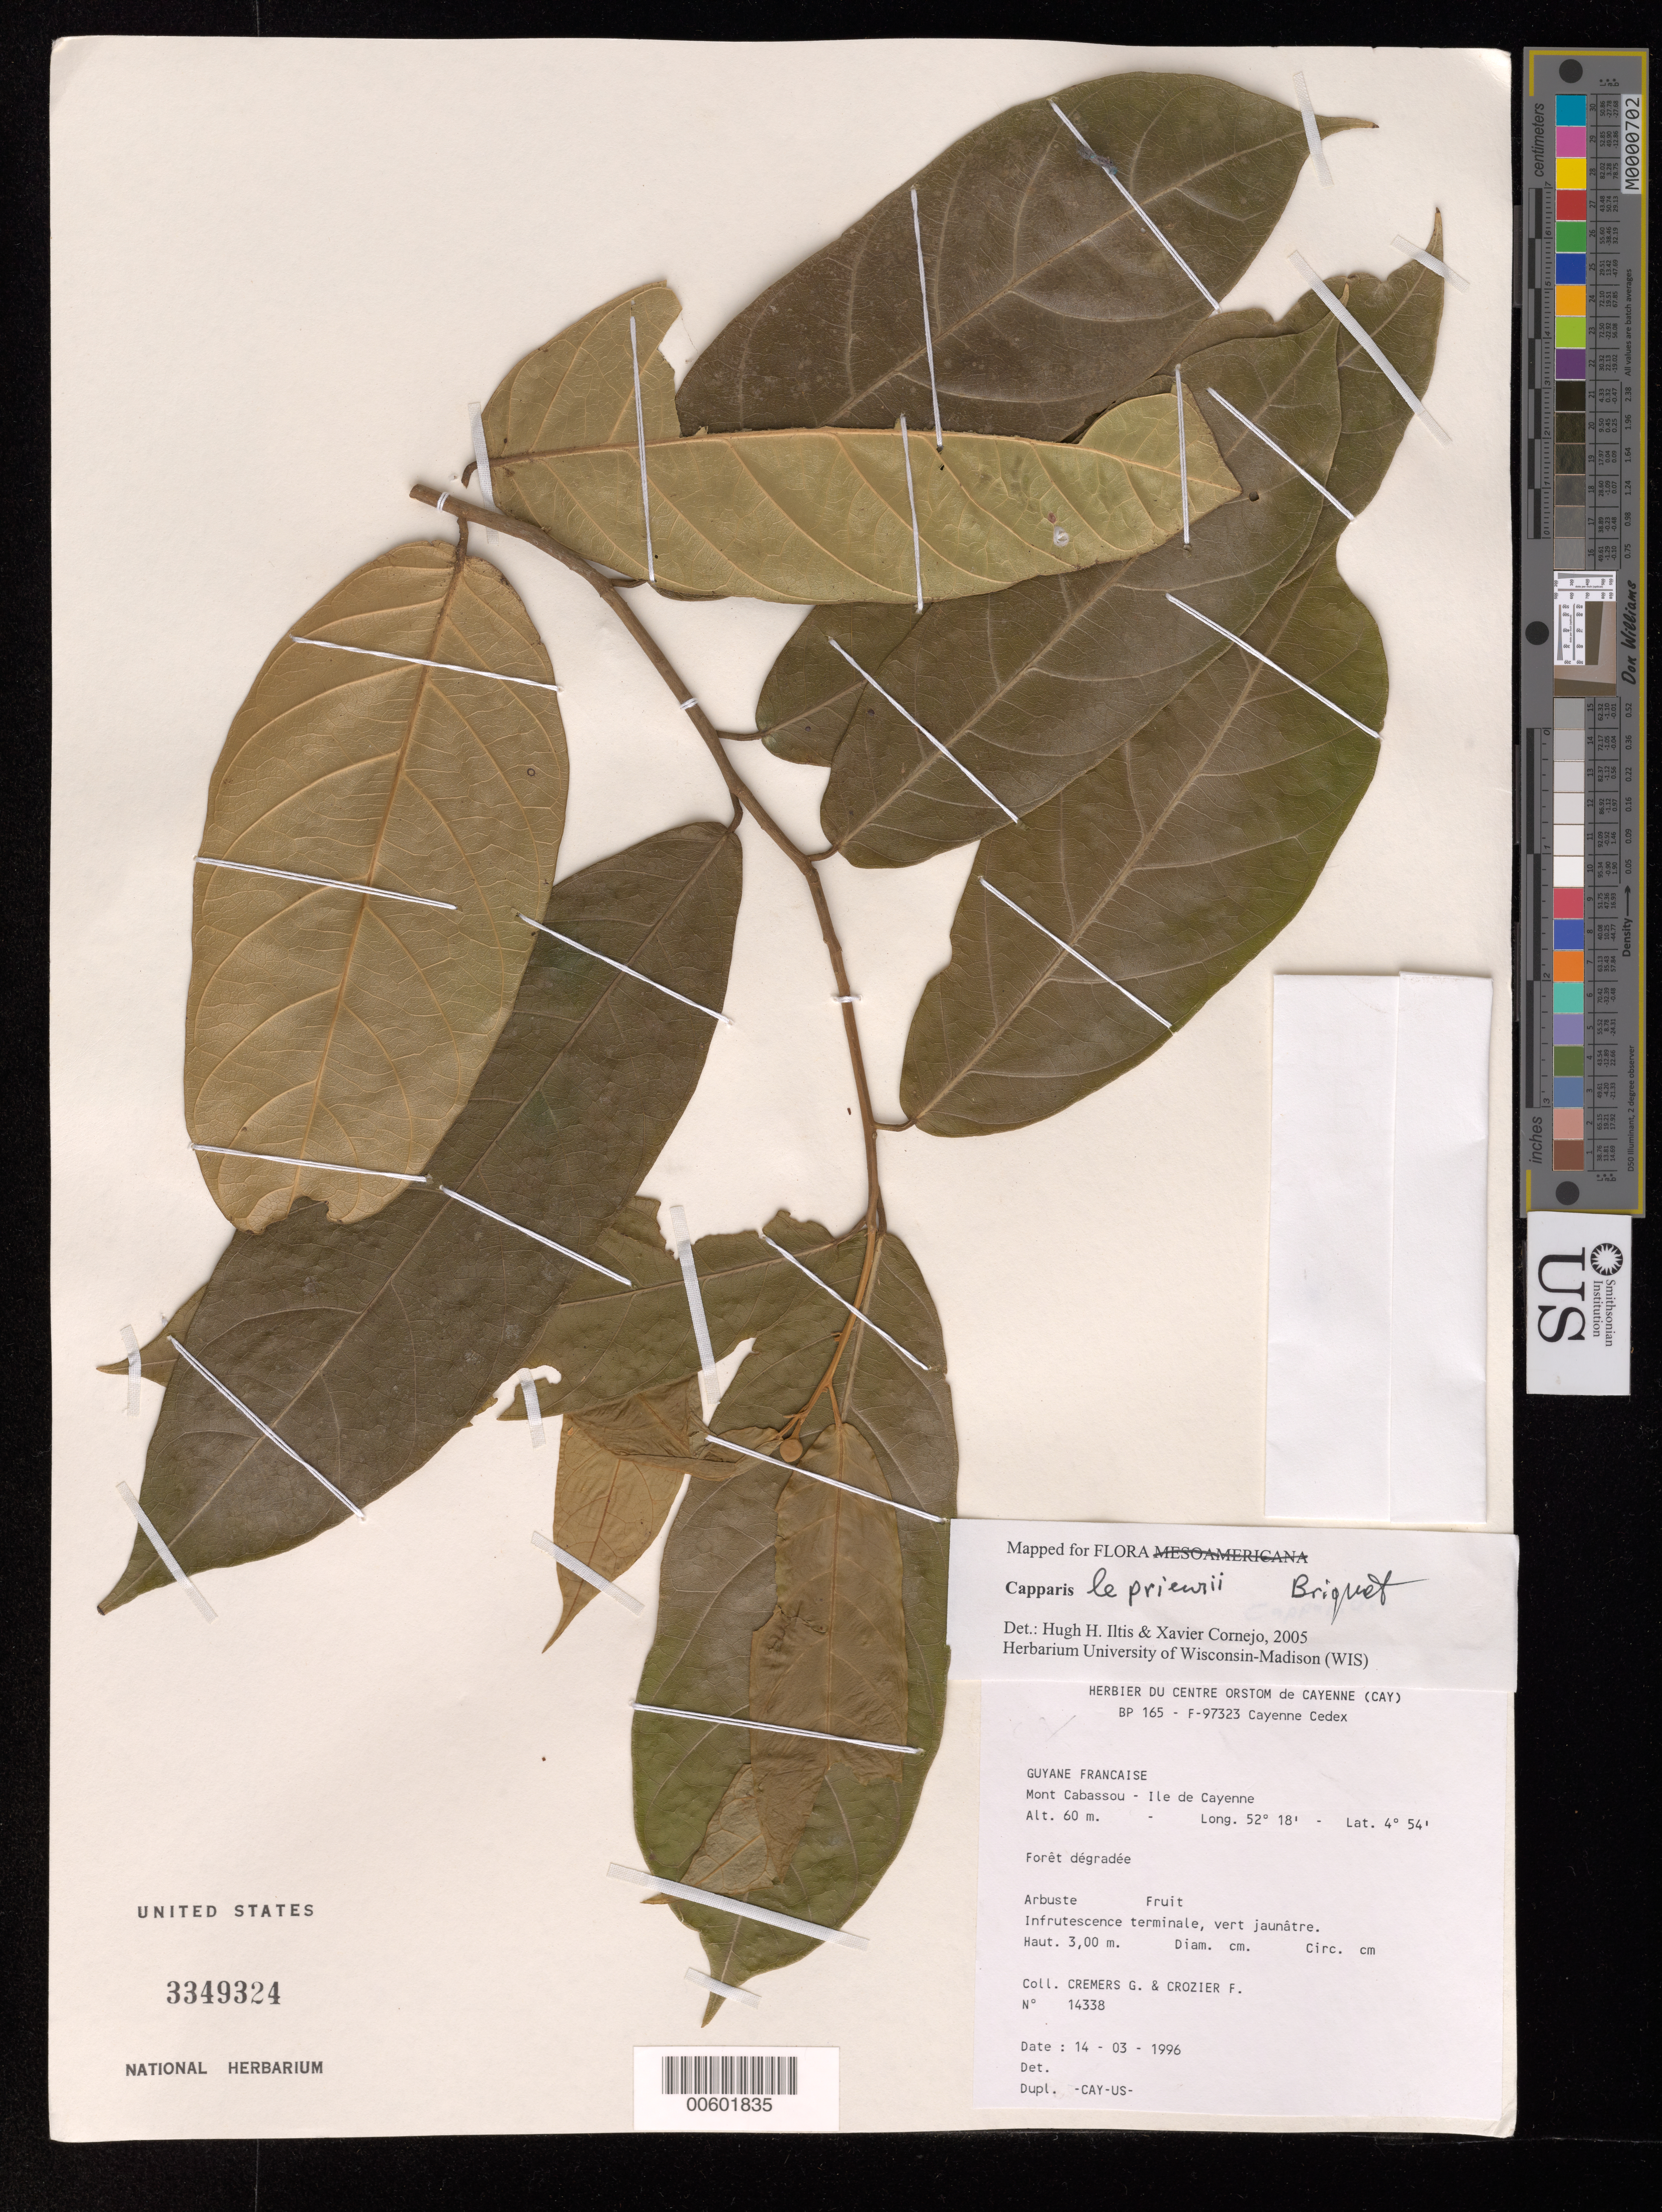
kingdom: Plantae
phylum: Tracheophyta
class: Magnoliopsida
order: Brassicales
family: Capparaceae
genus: Capparis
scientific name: Capparis leprieurii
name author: Briq.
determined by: Iltis, Hugh Hellmut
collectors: G. Cremers & F. Crozier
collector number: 14338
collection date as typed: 14-Mar-96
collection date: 1996-03-14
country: French Guiana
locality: Mont Cabassou, Ile de Cayenne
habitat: Disturbed forest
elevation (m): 60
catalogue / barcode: US 3349324